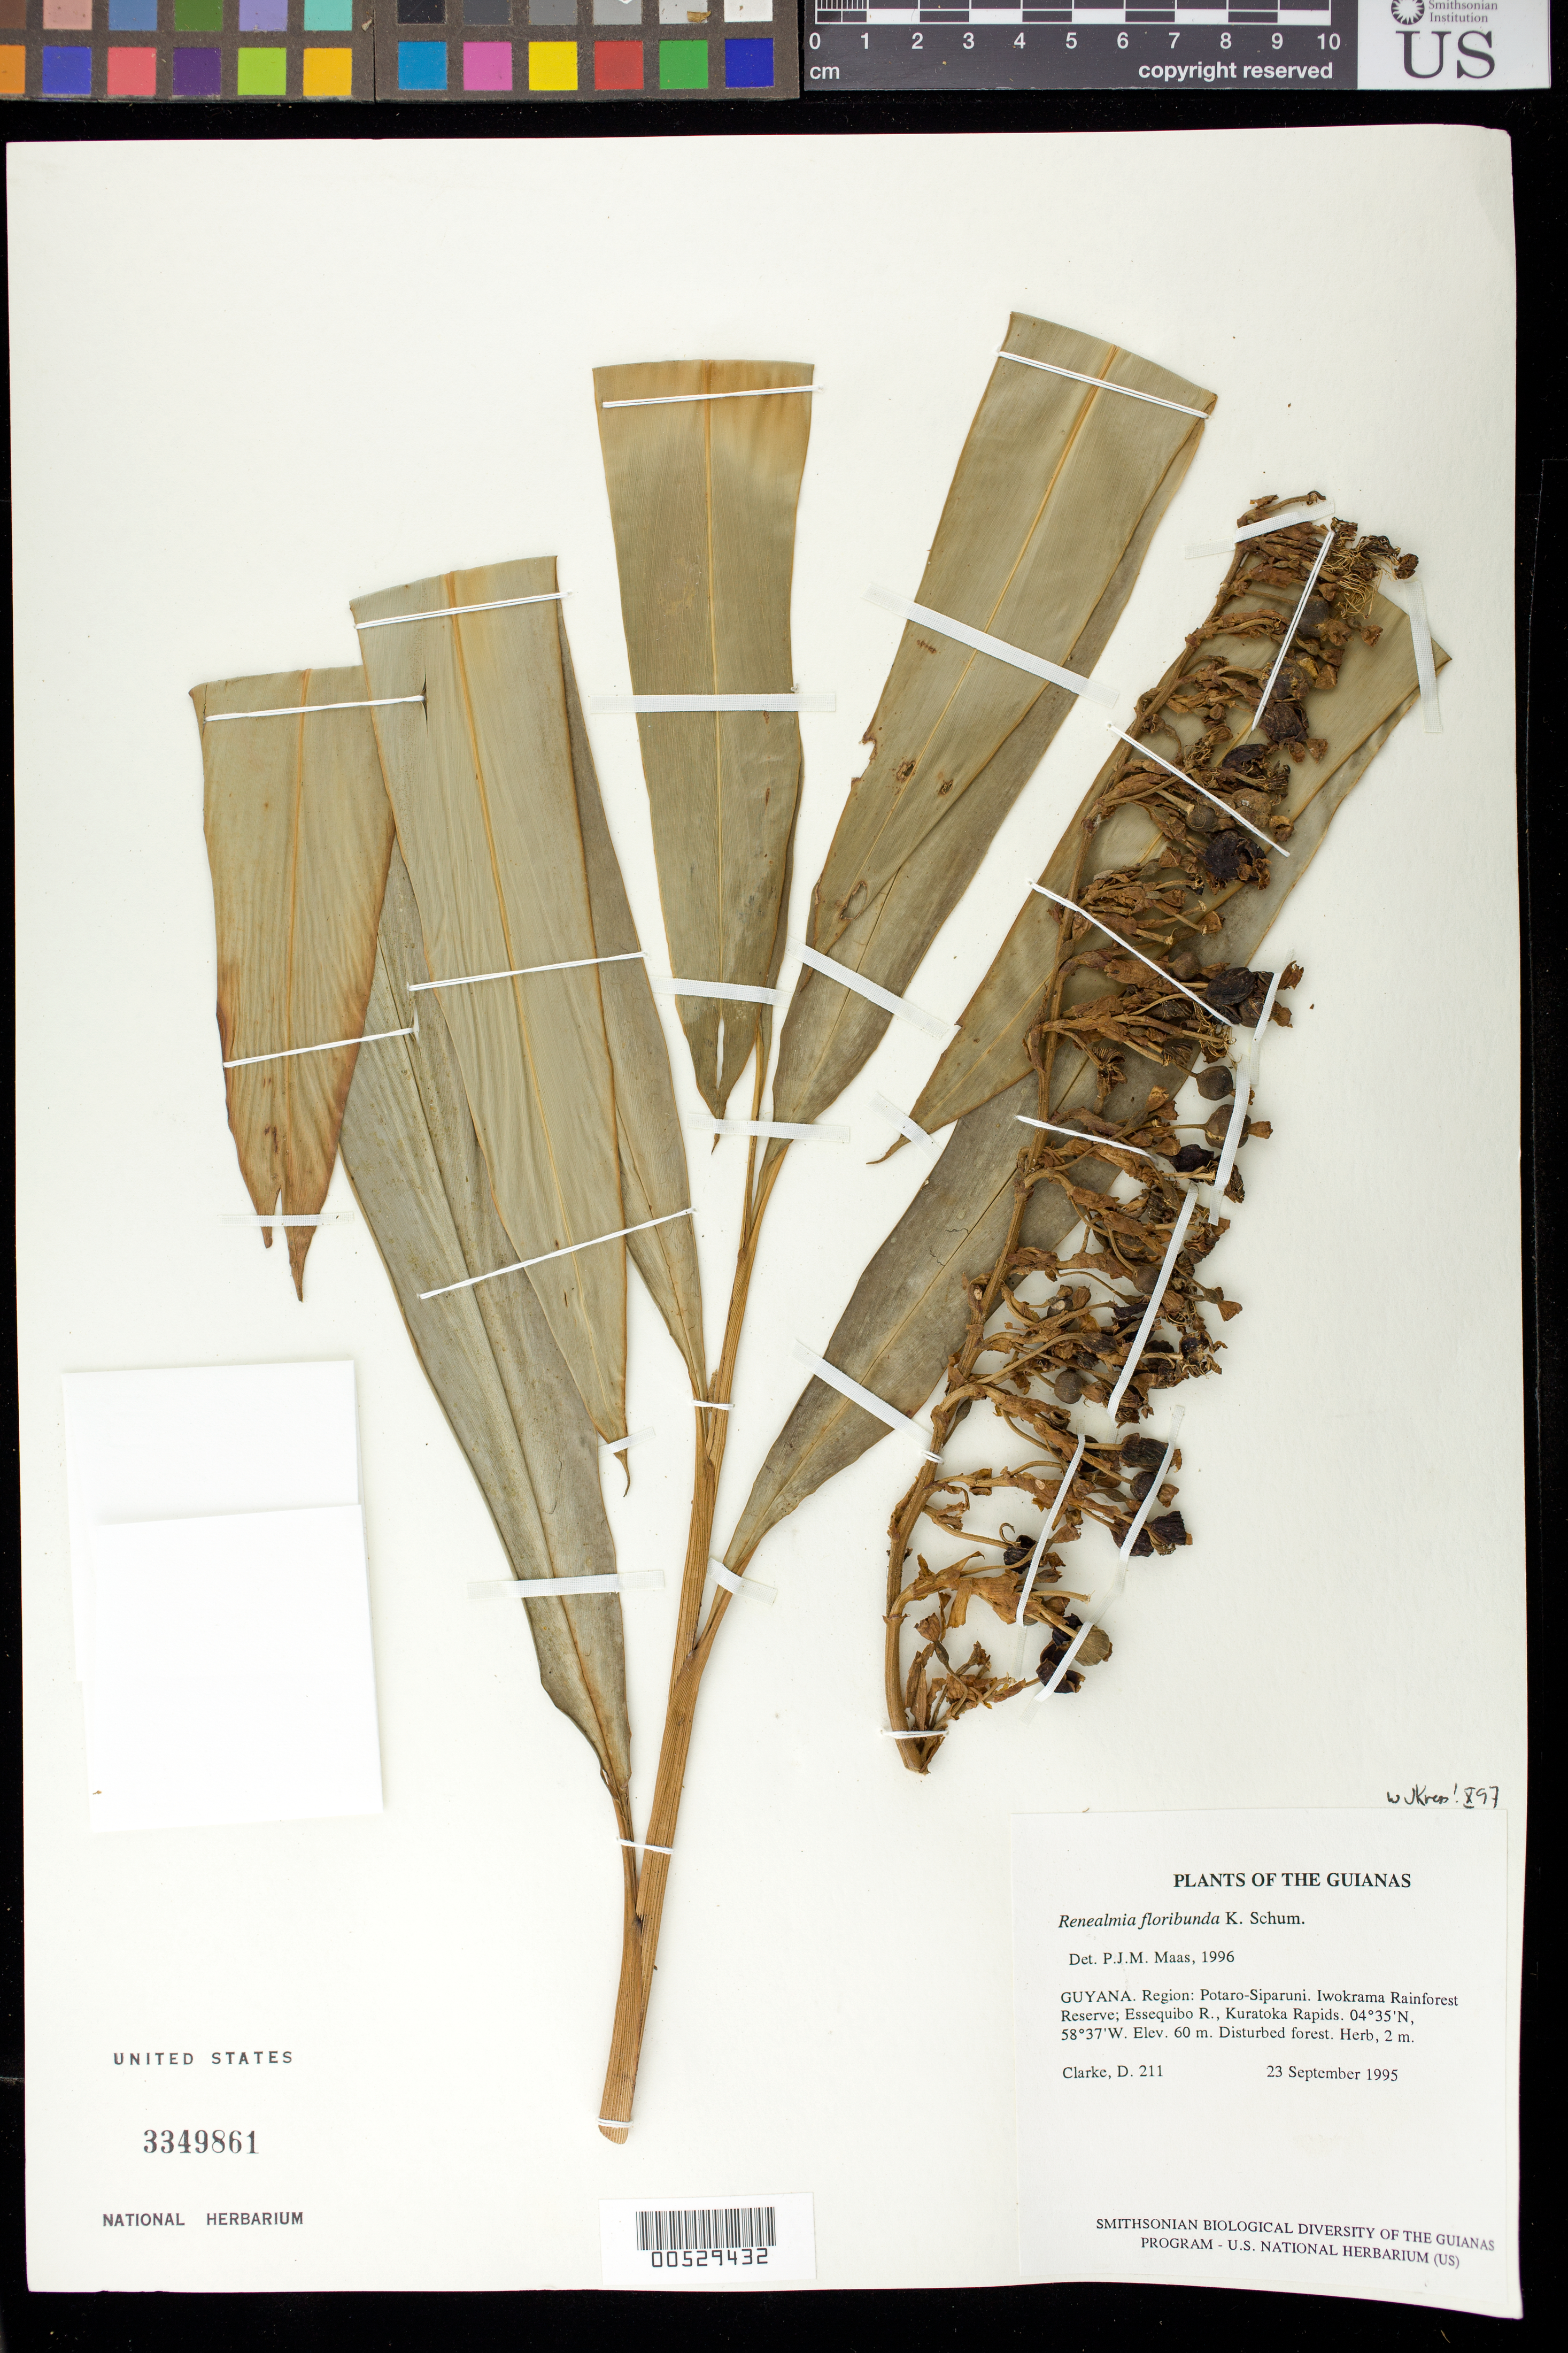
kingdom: Plantae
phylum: Tracheophyta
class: Liliopsida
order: Zingiberales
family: Zingiberaceae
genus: Renealmia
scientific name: Renealmia floribunda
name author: K. Schum.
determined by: Maas, Paul J. M.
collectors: H. D. Clarke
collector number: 211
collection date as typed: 23 September 1995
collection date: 1995-09-23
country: Guyana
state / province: Potaro-Siparuni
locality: Iwokrama Rainforest Reserve; Essequibo R., Kuratoka Rapids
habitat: Disturbed forest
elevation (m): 60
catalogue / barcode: US 3349861